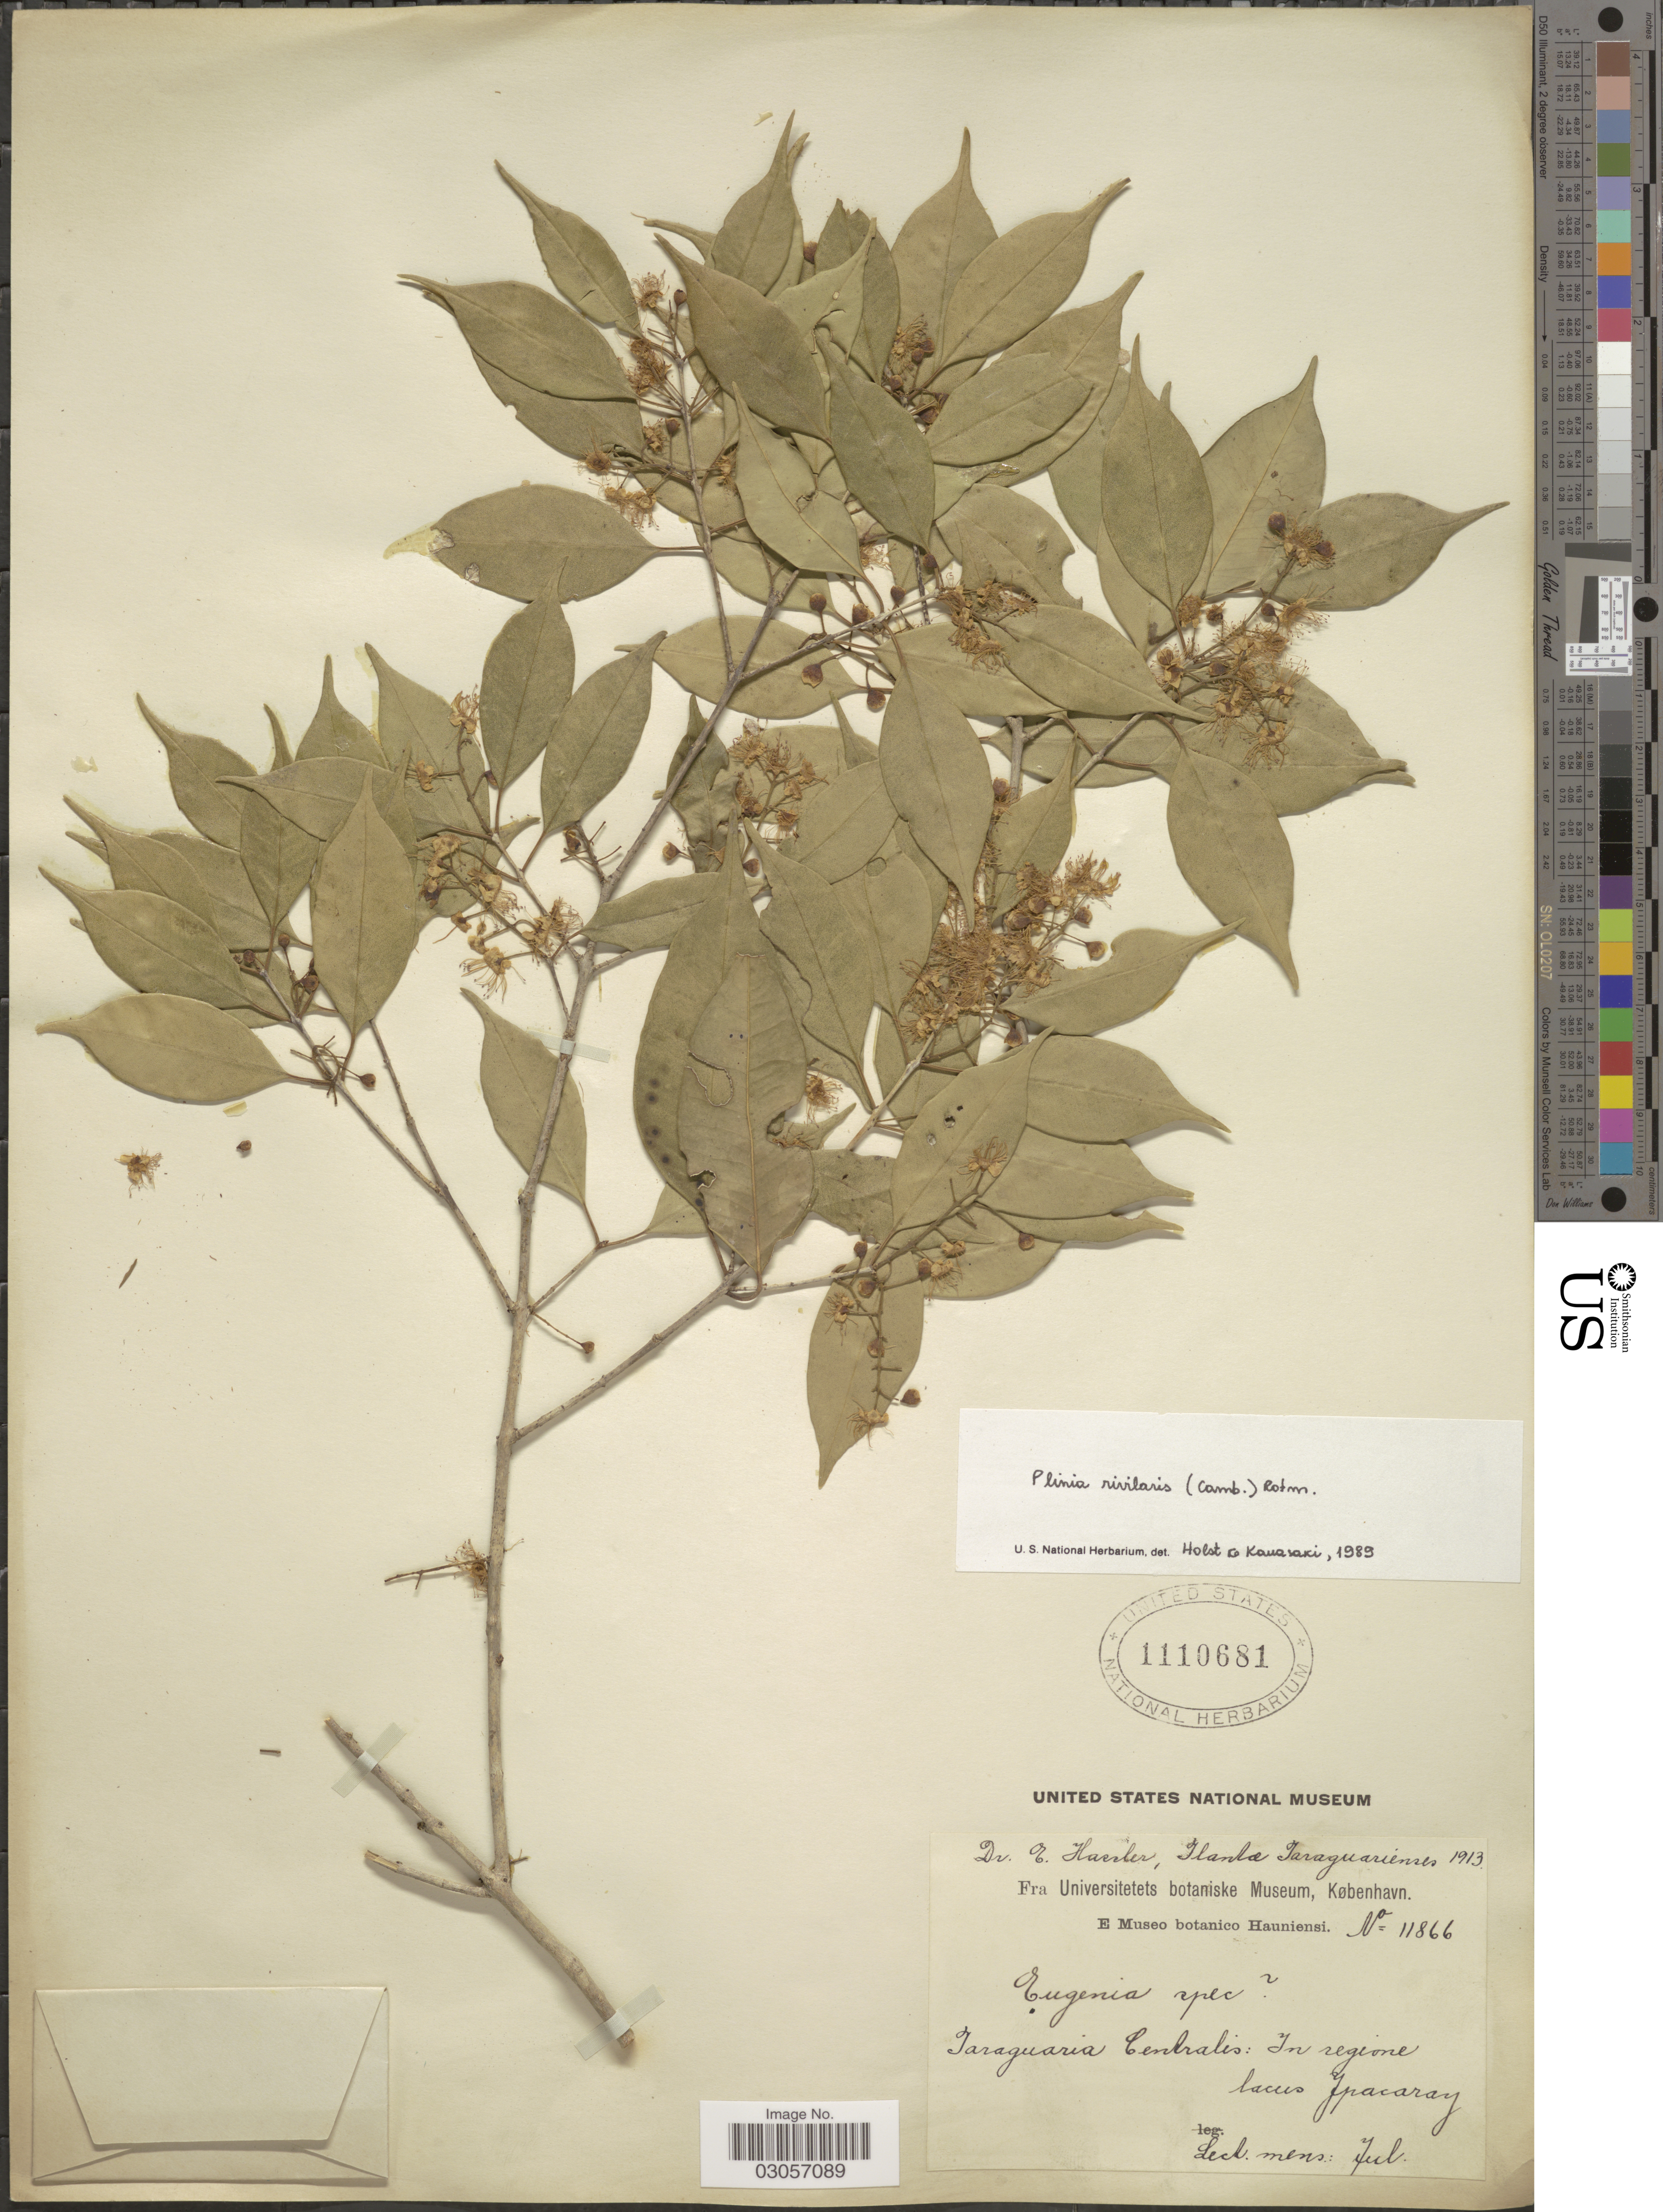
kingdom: Plantae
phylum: Tracheophyta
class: Magnoliopsida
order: Myrtales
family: Myrtaceae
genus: Plinia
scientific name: Plinia rivularis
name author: (Cambess.) Rotman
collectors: E. Hassler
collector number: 11866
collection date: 1913-07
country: Paraguay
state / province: Paraguari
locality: Paraguaria Centralis: In regione lacus Ypacaray.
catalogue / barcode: US 1110681